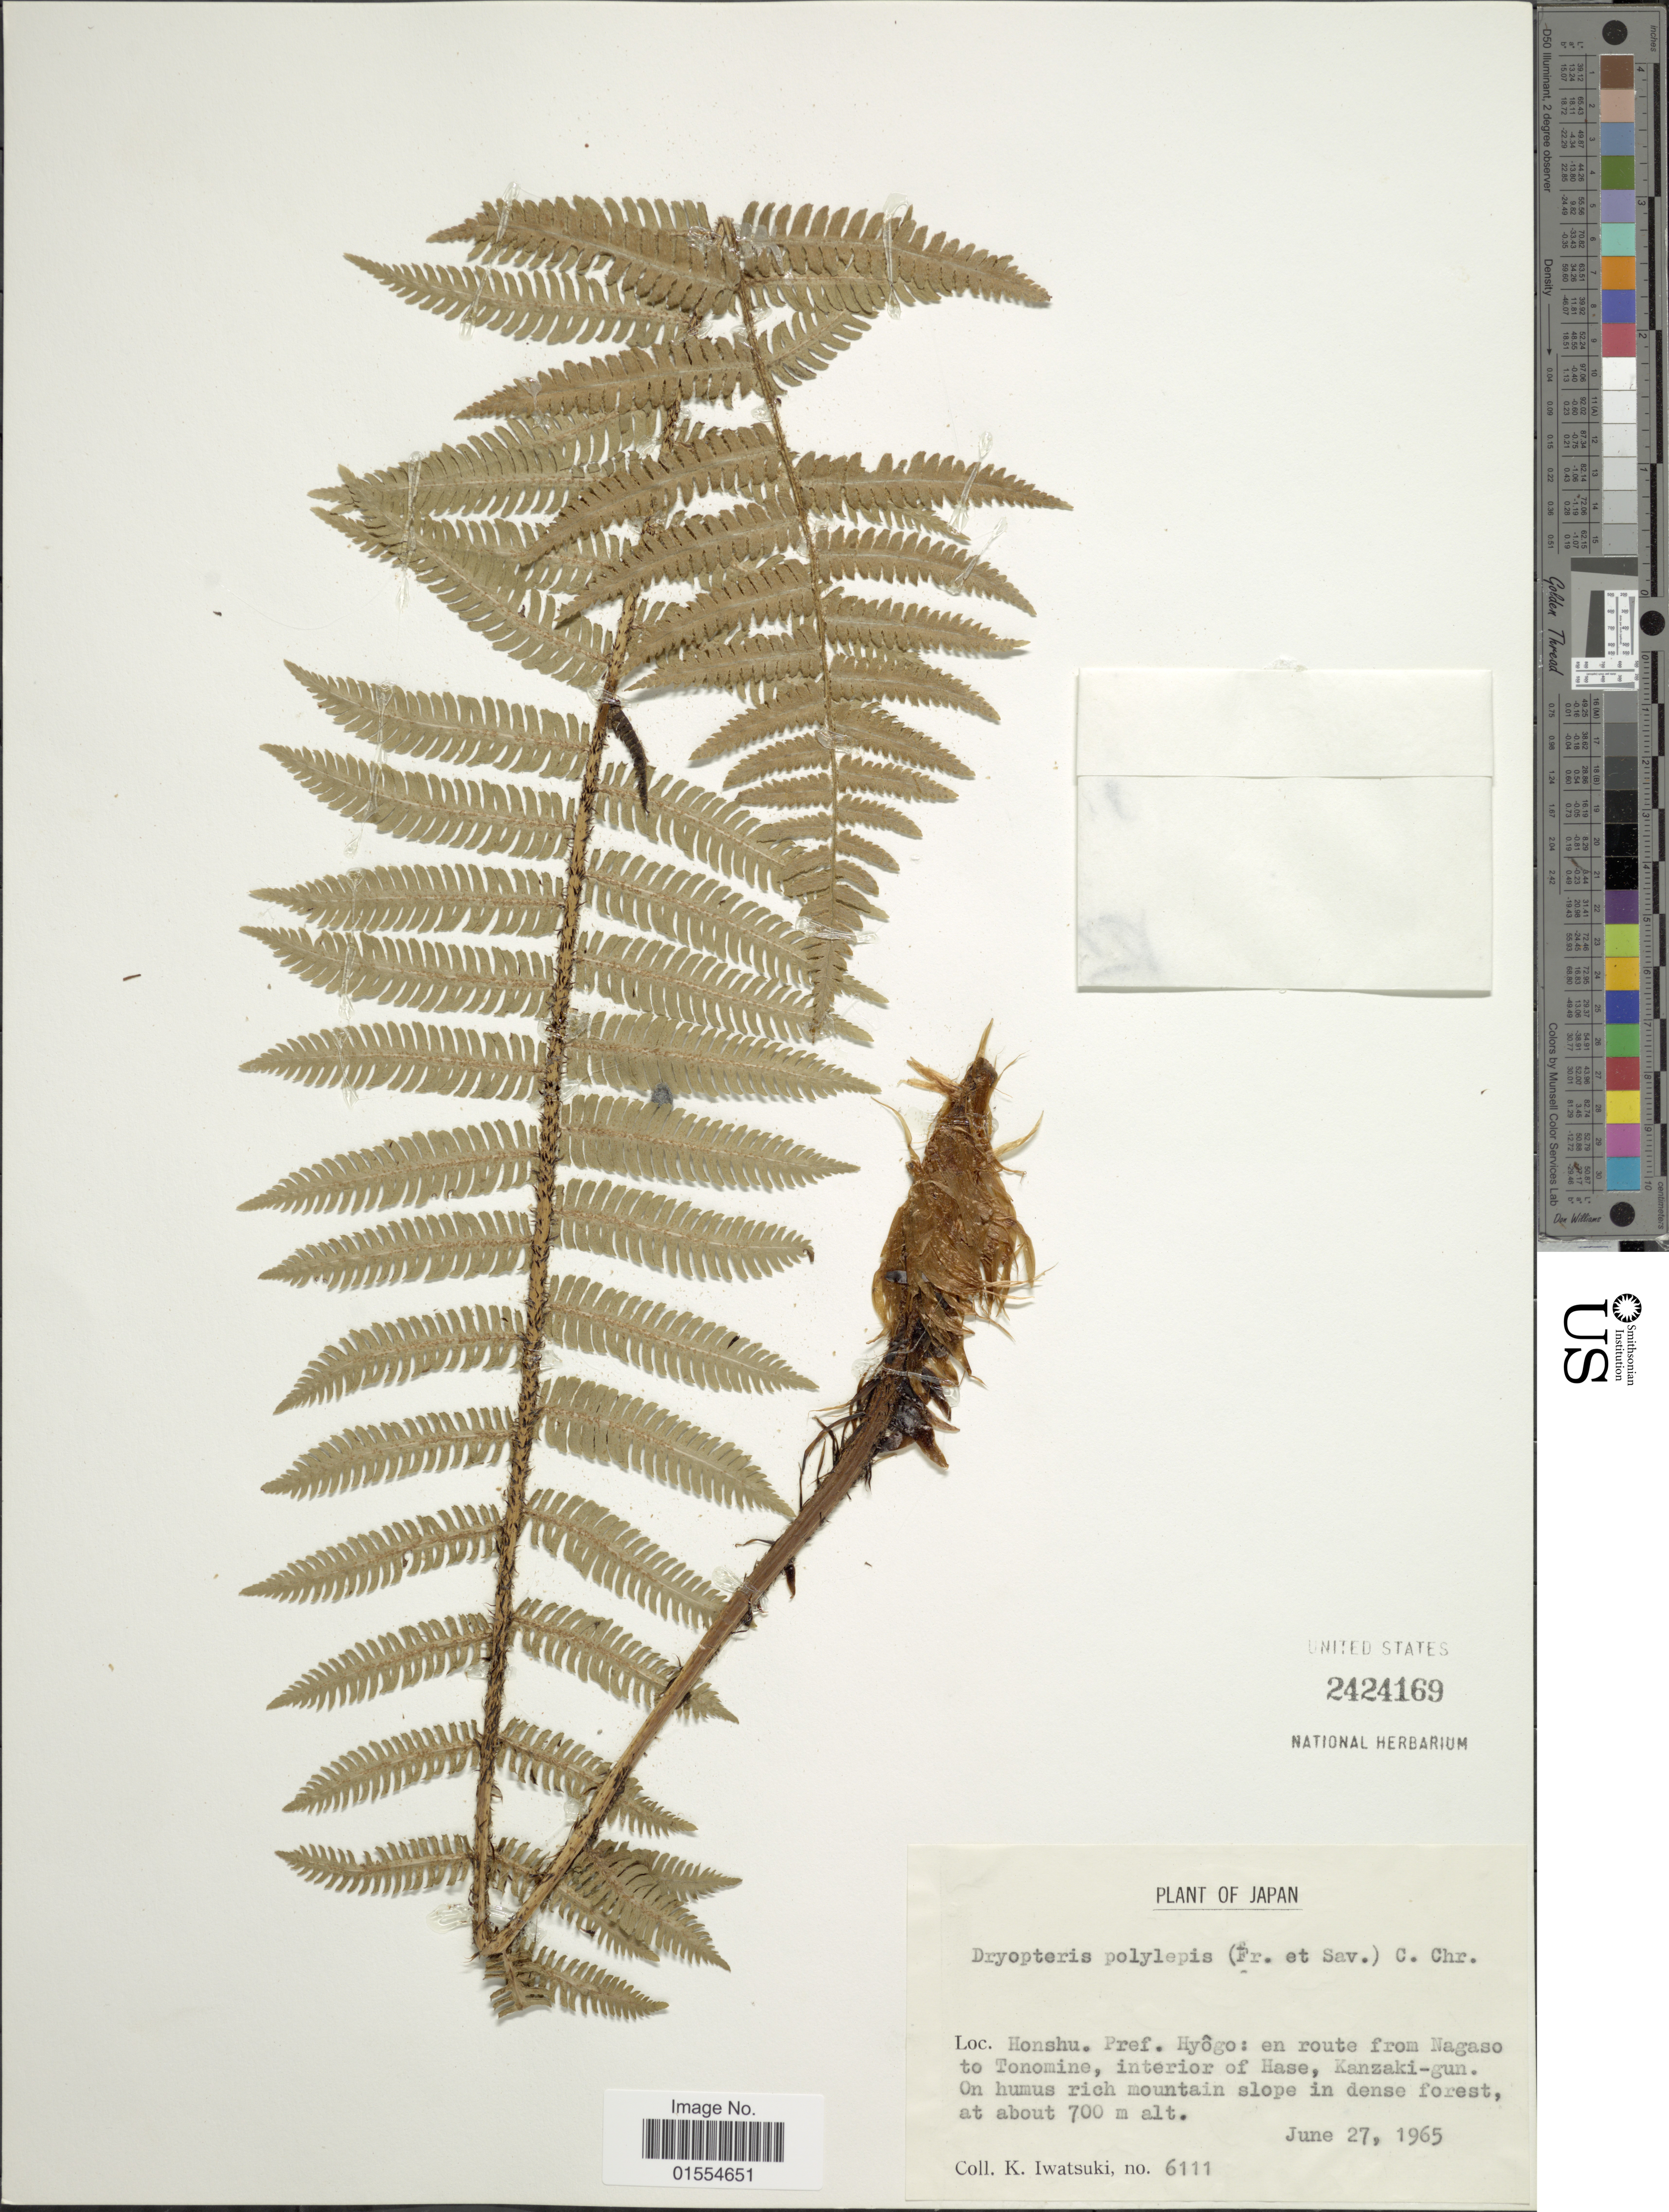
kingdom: Plantae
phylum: Tracheophyta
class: Polypodiopsida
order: Polypodiales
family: Dryopteridaceae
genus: Dryopteris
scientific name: Dryopteris polylepis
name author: (Franch. & Sav.) C. Chr.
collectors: K. Iwatsuki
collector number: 6111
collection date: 1965-06-27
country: Japan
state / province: Hyogo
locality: Honshu. Pref. Hyogo: en route from Nagaso to Tonomine, interior of Hase, Kanzaki-gun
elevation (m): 700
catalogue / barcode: US 2424169